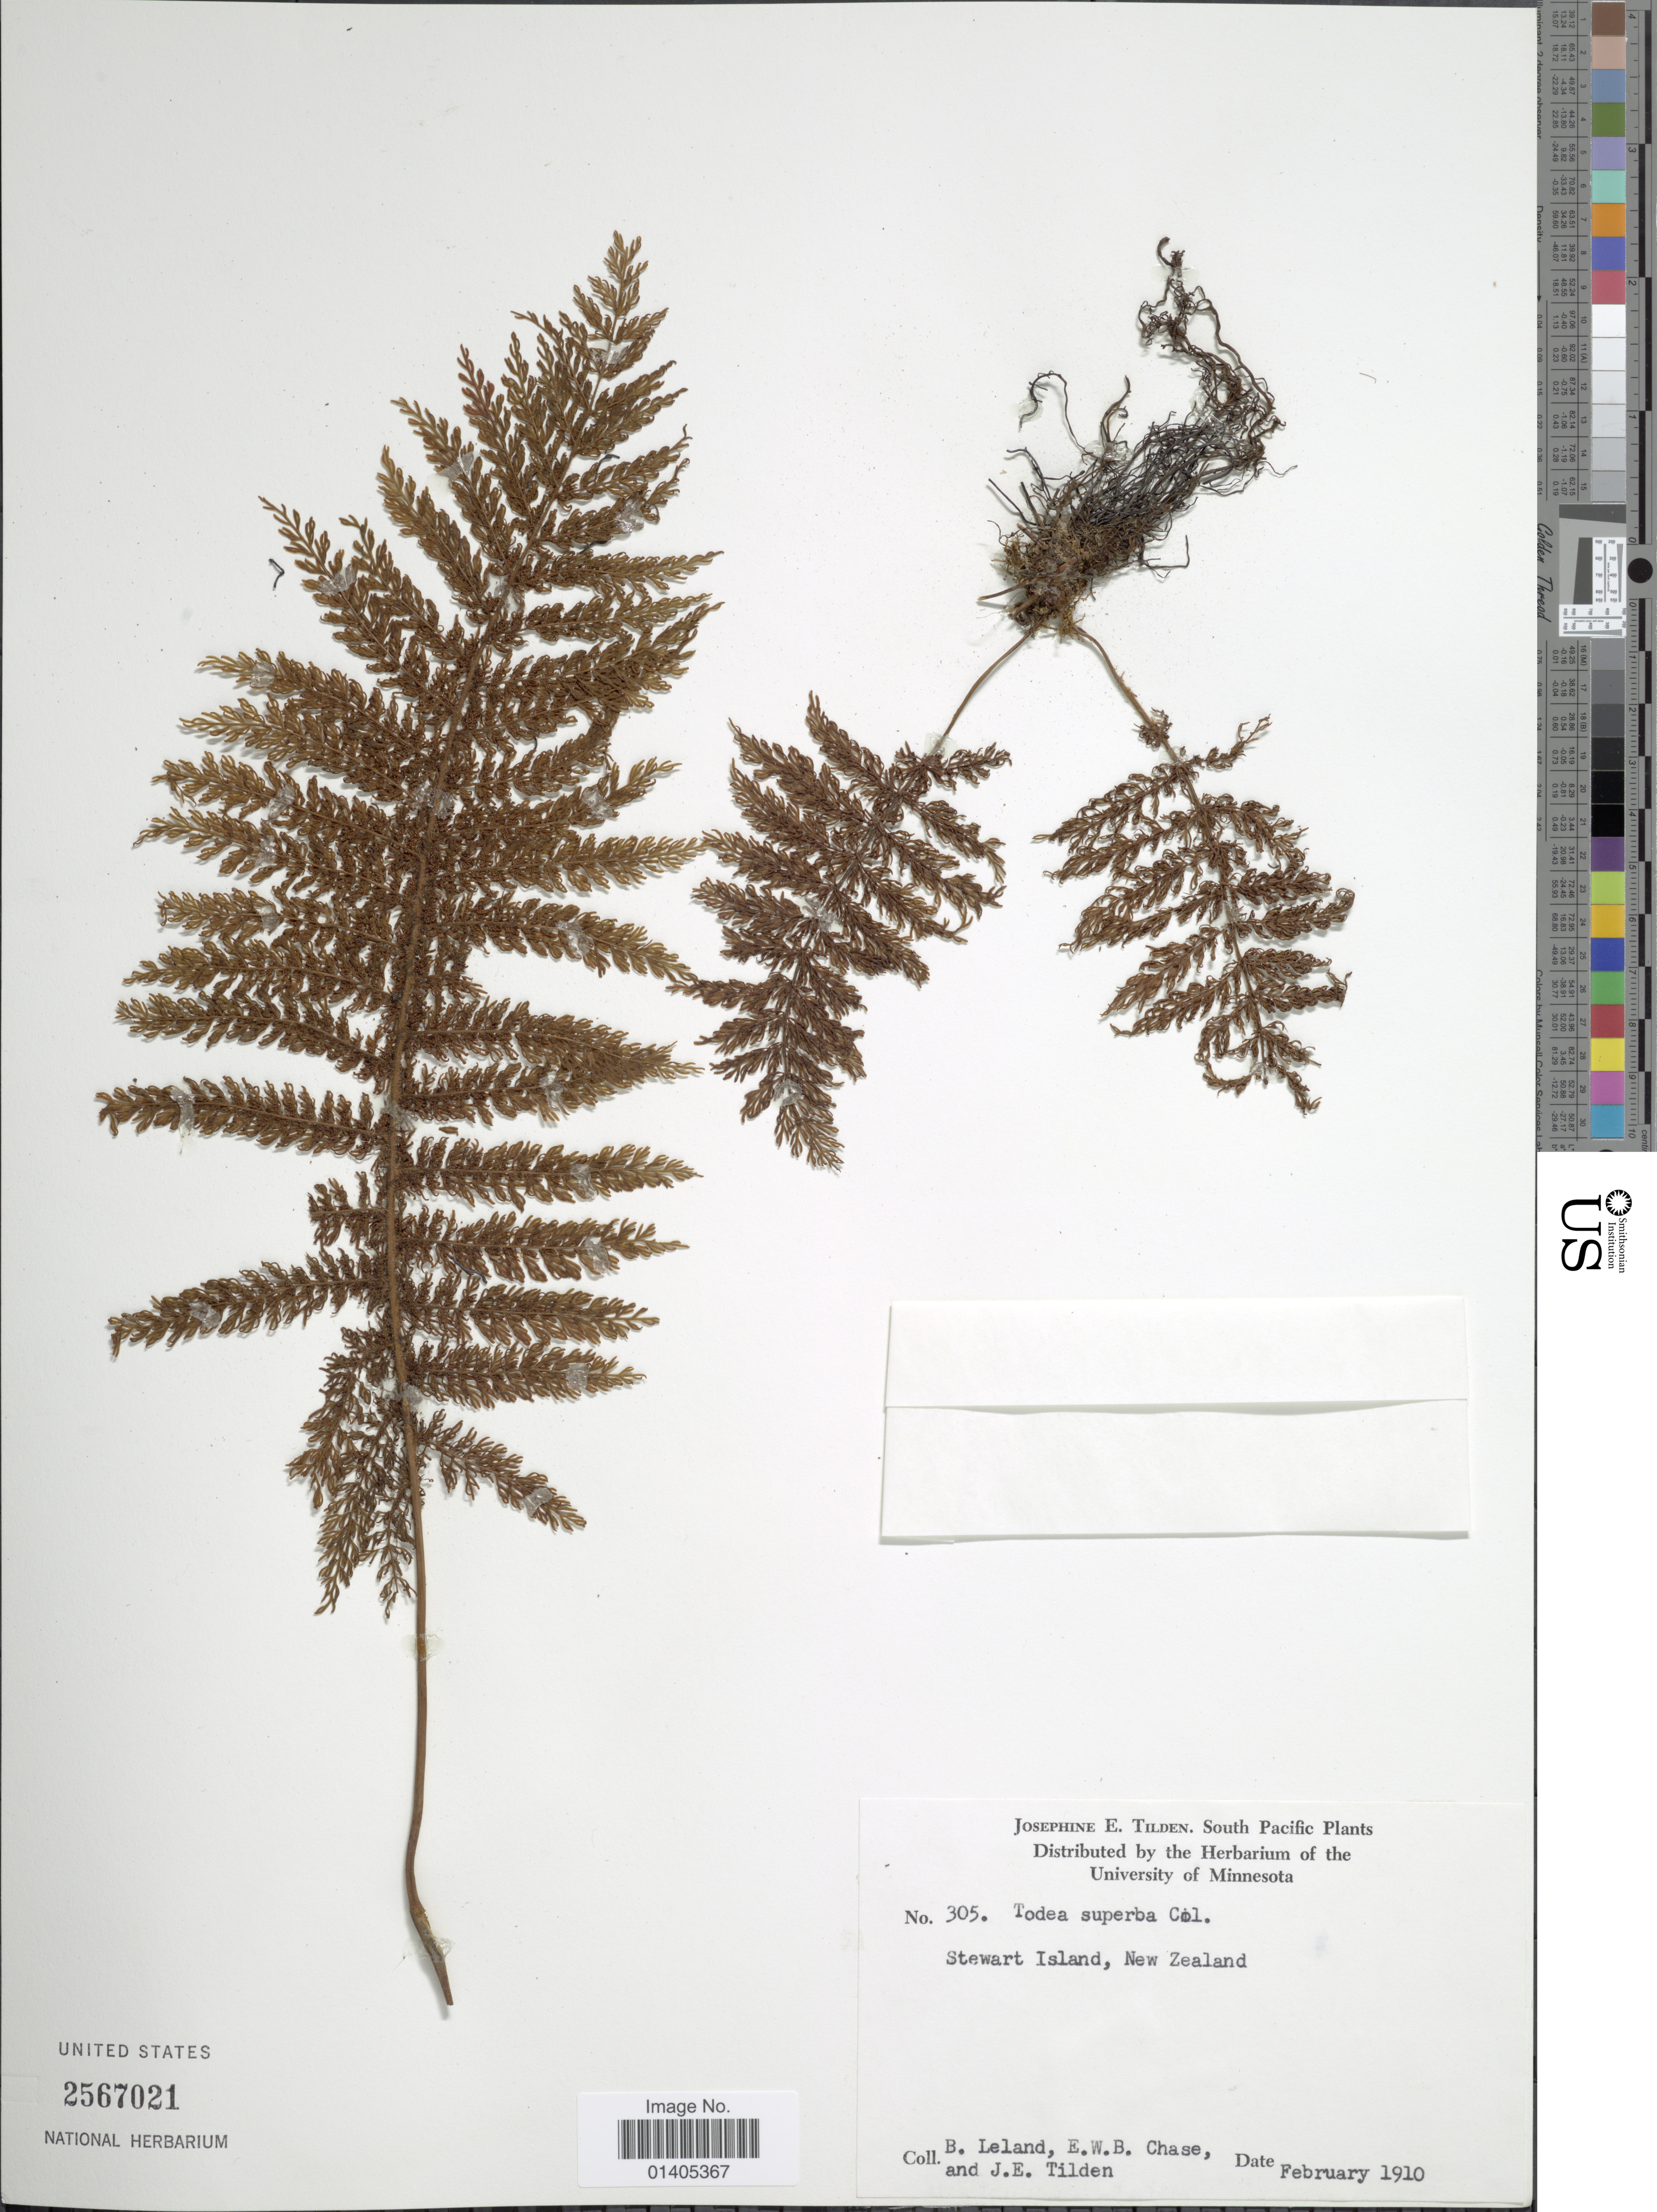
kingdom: Plantae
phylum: Tracheophyta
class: Polypodiopsida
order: Osmundales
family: Osmundaceae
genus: Leptopteris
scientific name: Leptopteris superba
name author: (Colenso) C. Presl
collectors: B. Leland, E. W. Chase & J. E. Tilden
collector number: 305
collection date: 1910-02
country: New Zealand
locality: Stewart Island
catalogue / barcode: US 2567021